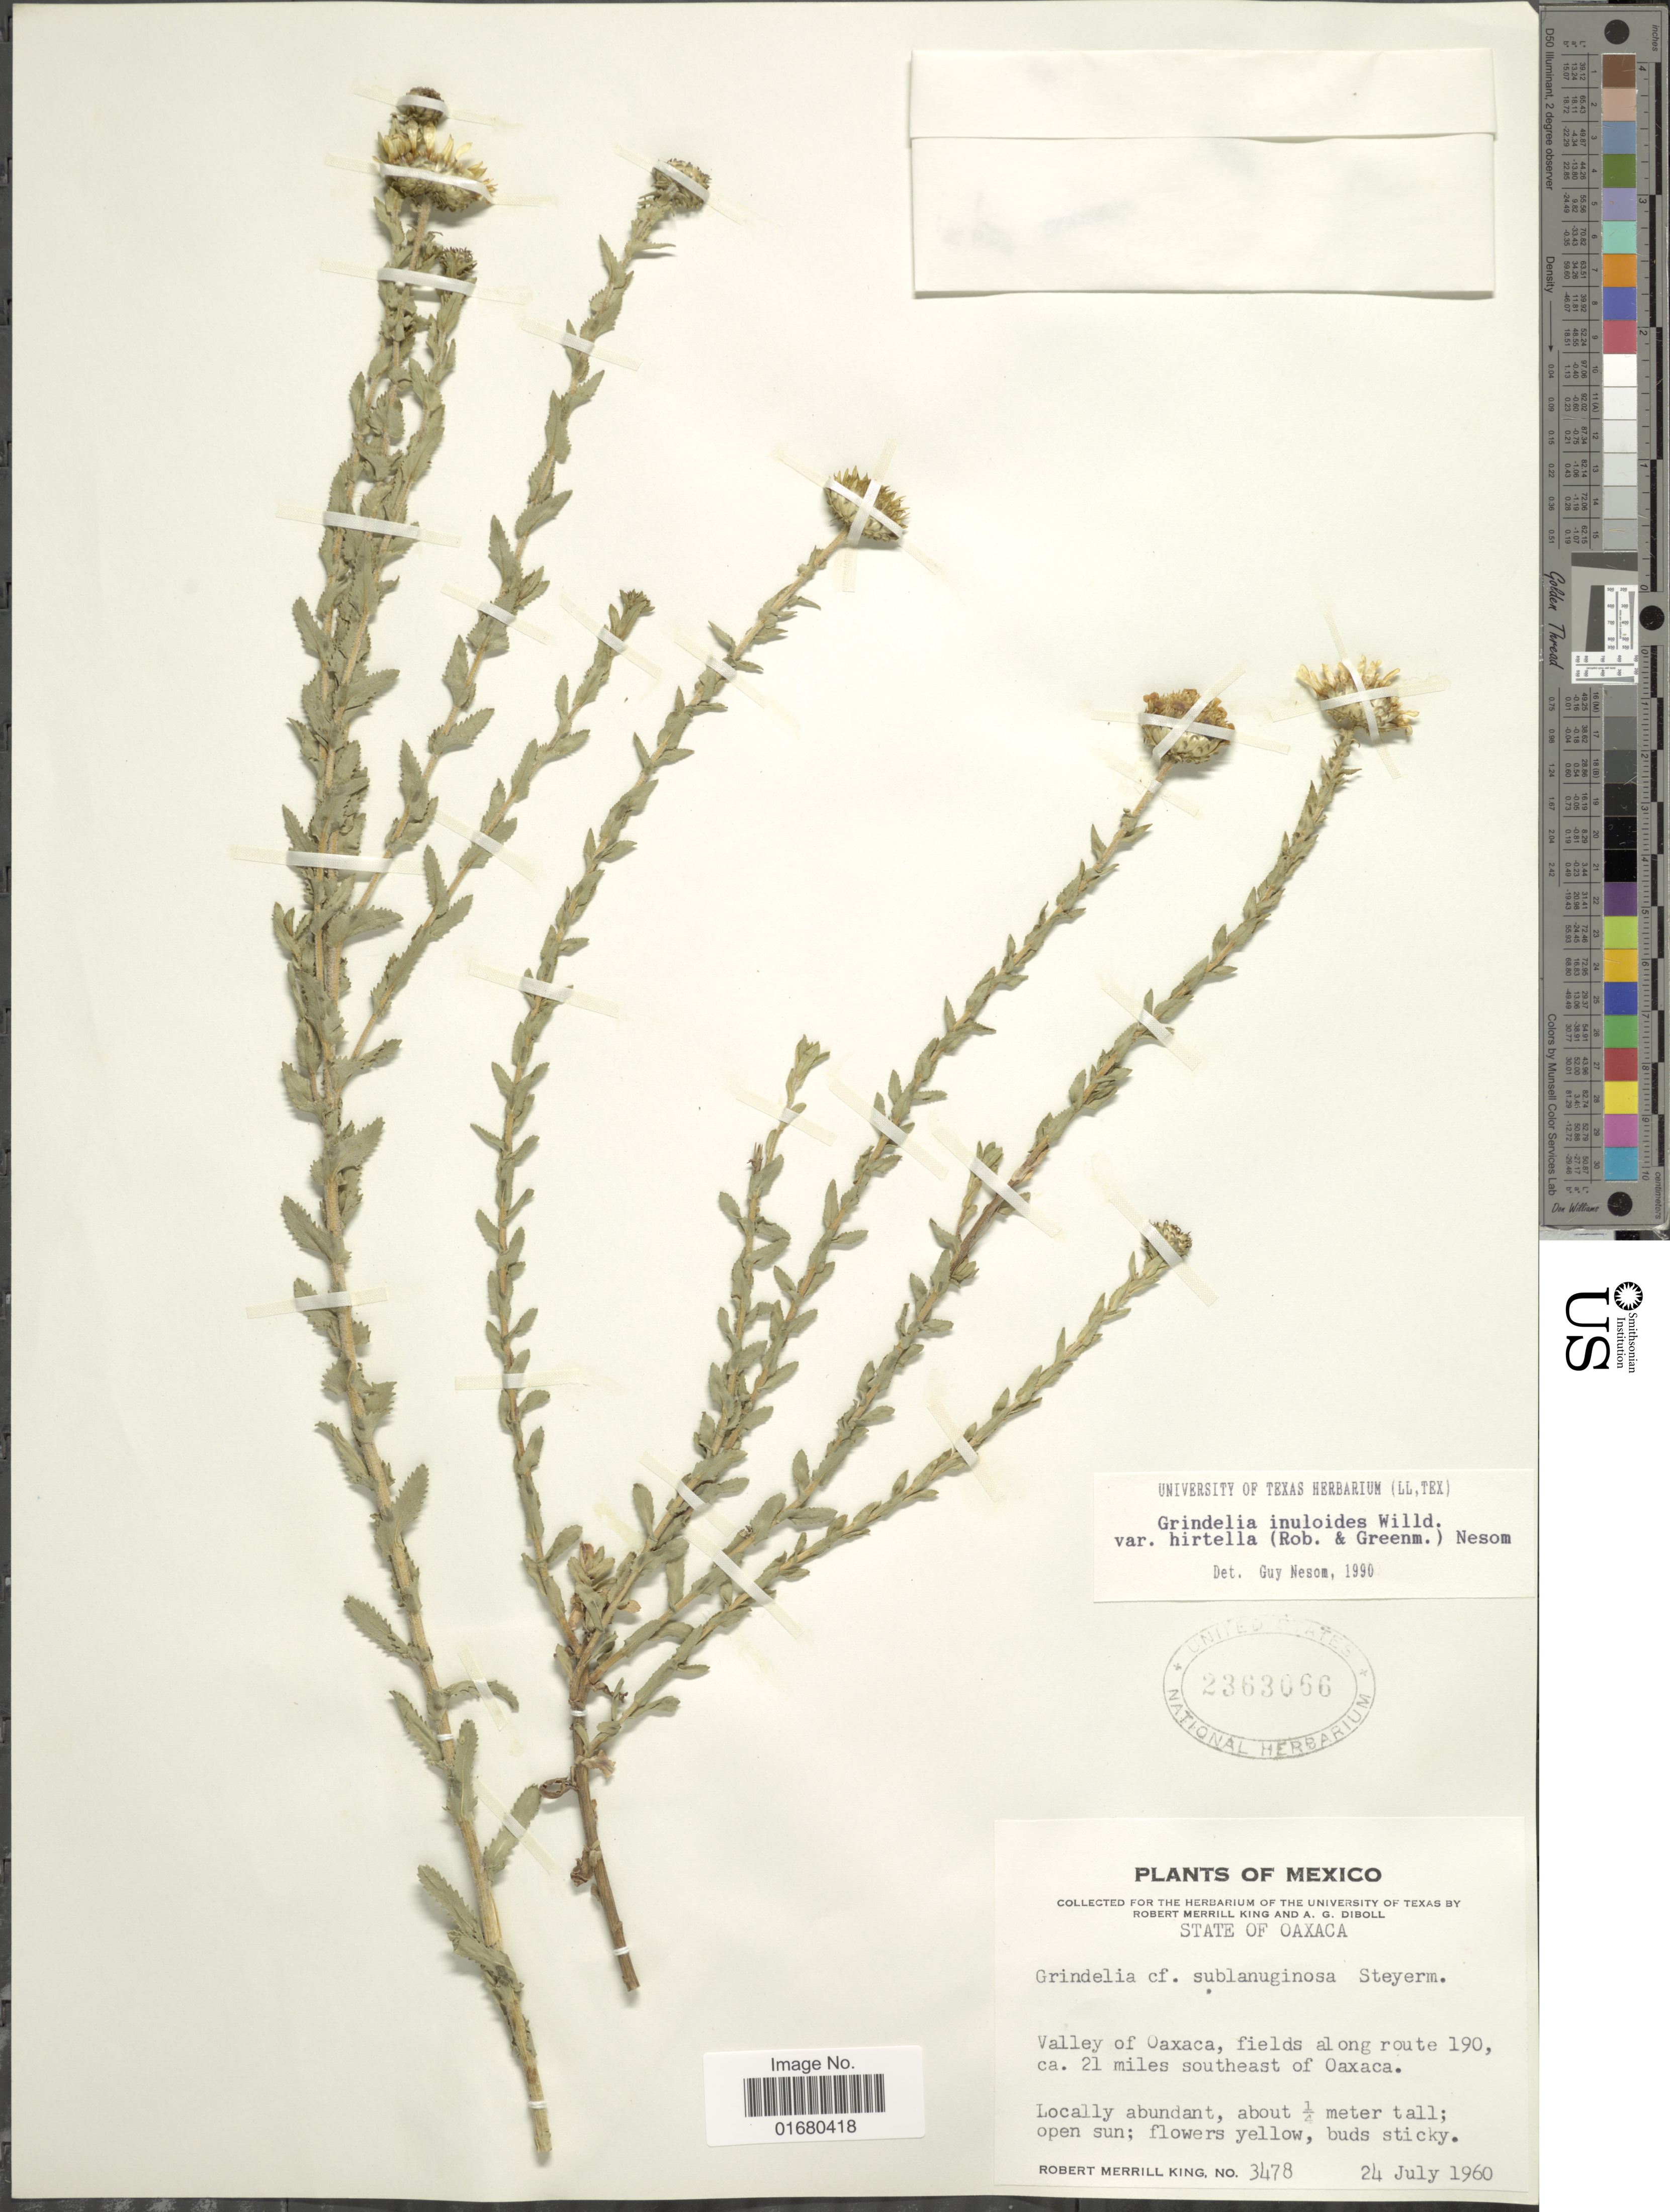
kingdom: Plantae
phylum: Tracheophyta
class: Magnoliopsida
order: Asterales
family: Asteraceae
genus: Grindelia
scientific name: Grindelia inuloides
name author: Willd.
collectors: R. M. King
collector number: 3478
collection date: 1960-07-24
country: Mexico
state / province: Oaxaca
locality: Valley of Oaxaca, fields along route 190, ca. 21 miles southeast of Oaxaca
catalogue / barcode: US 2363066